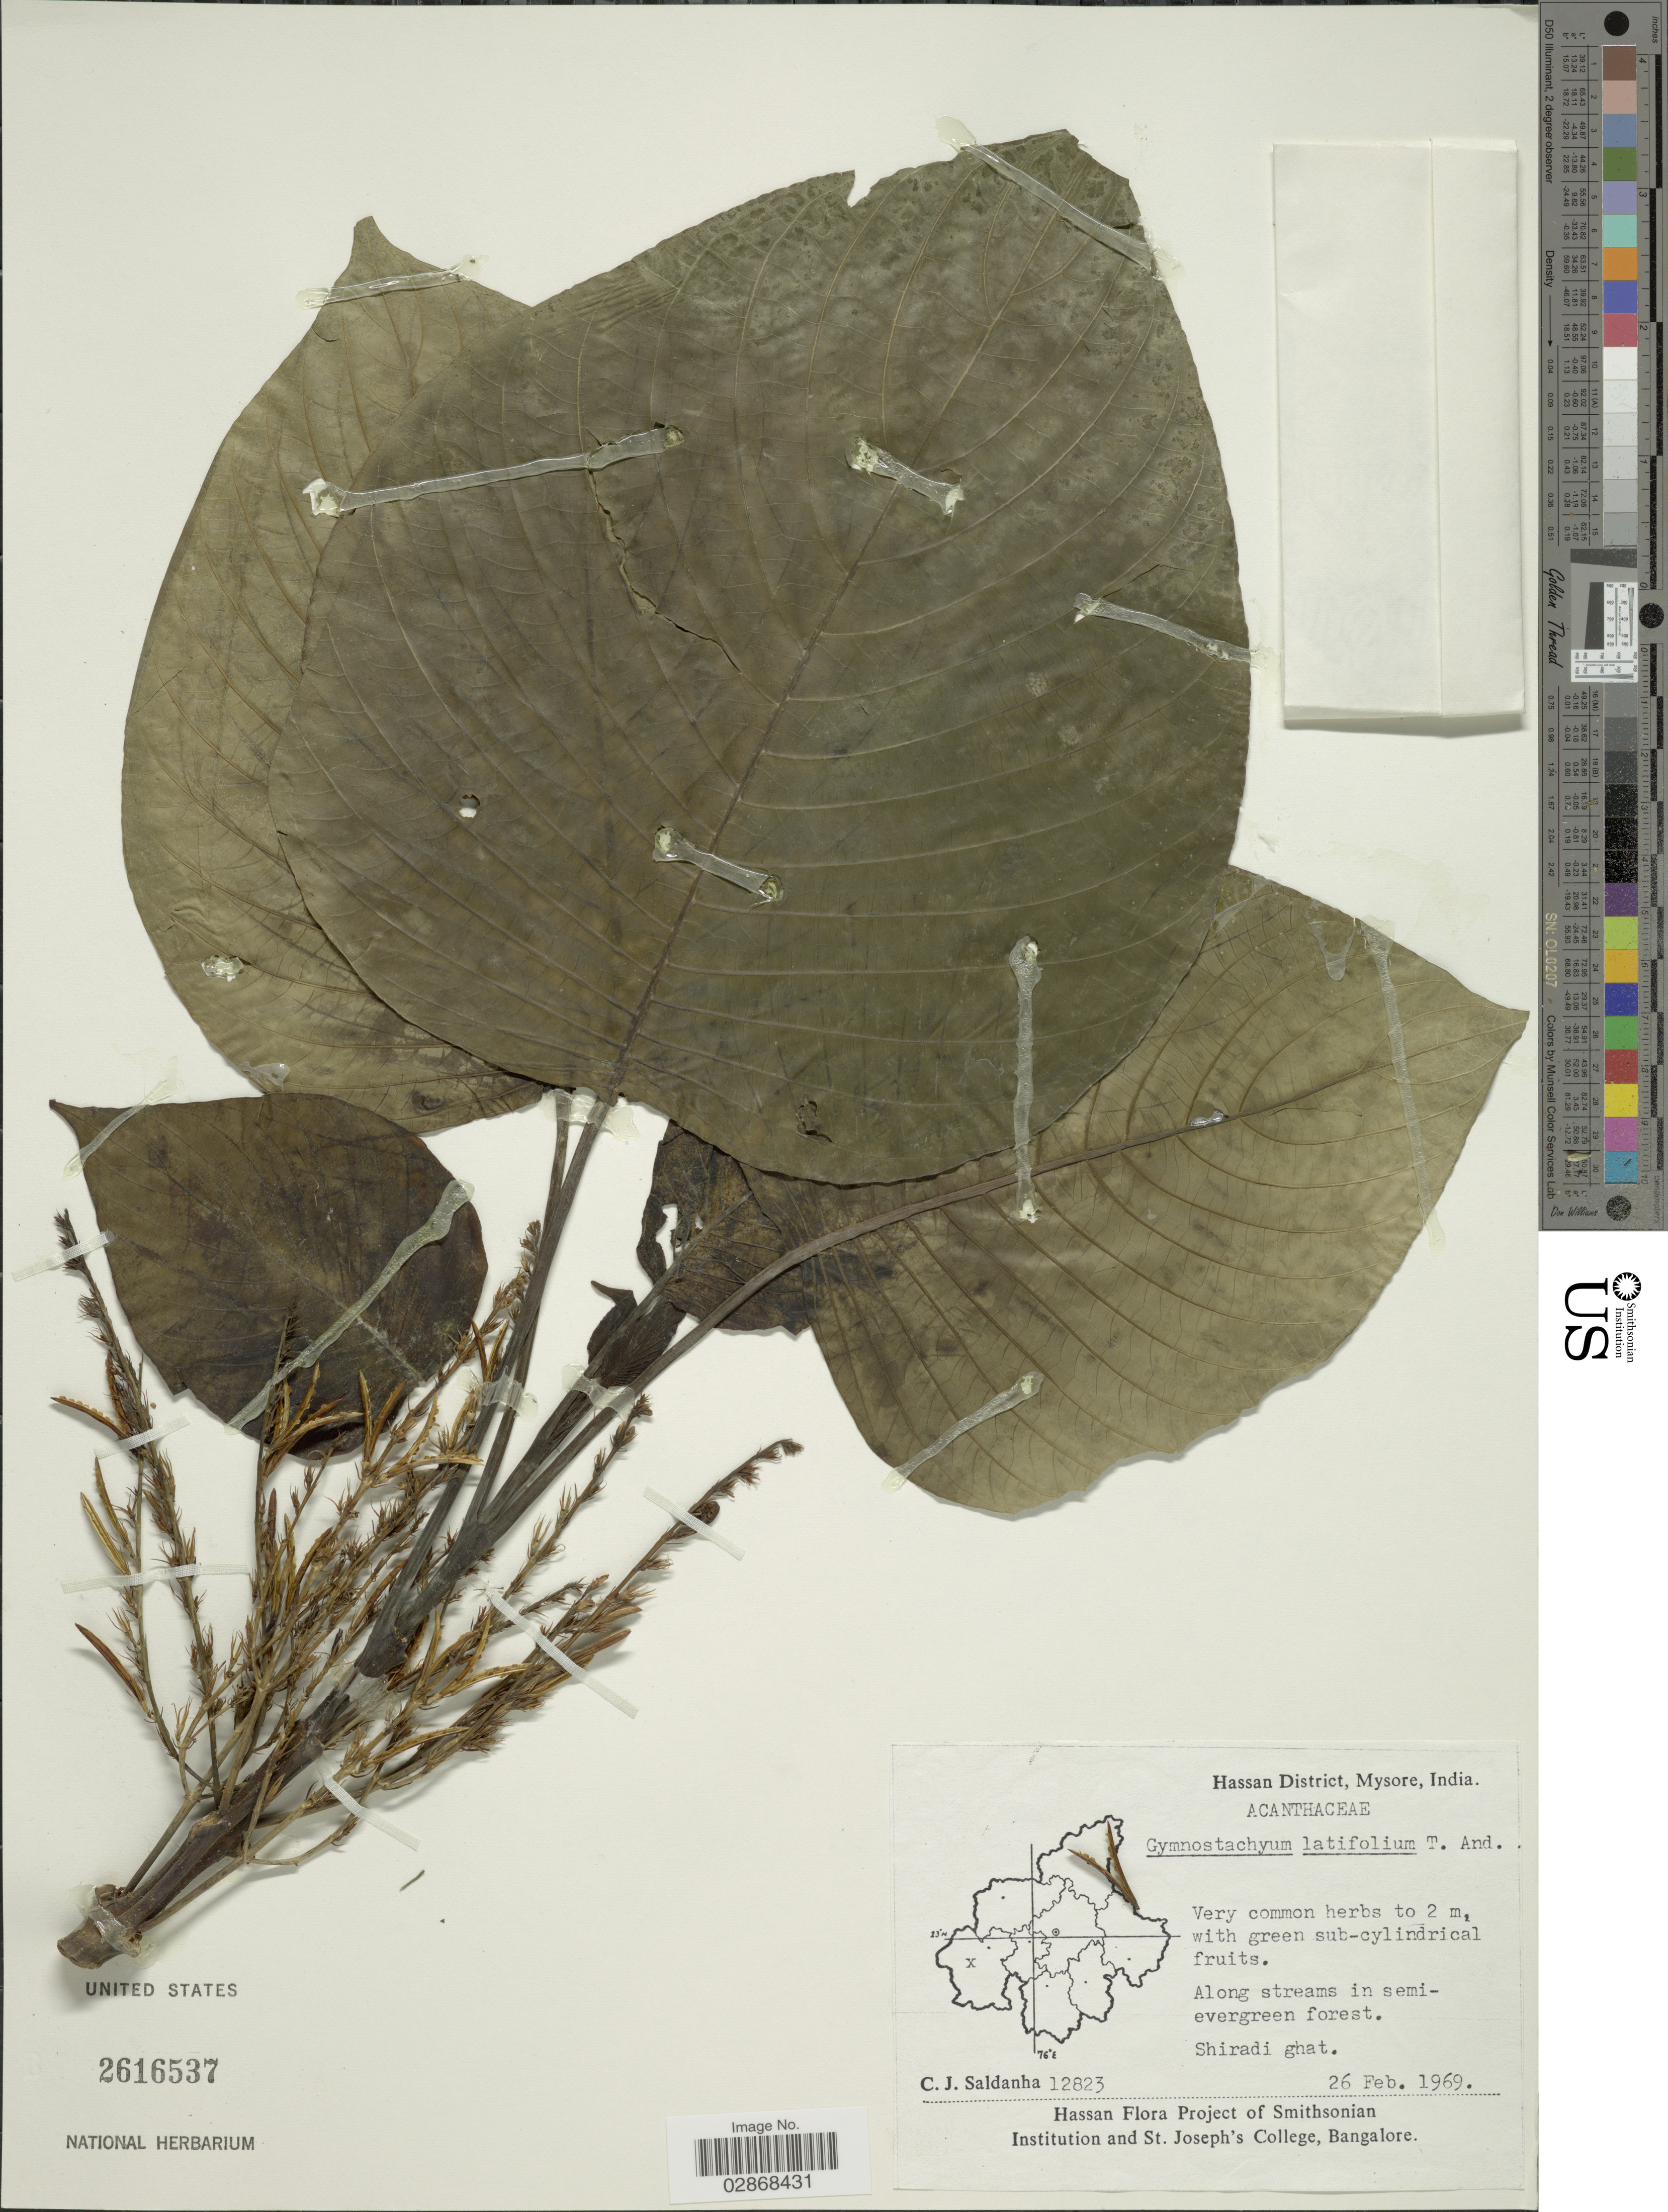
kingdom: Plantae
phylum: Tracheophyta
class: Magnoliopsida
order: Lamiales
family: Acanthaceae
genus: Gymnostachyum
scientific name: Gymnostachyum latifolium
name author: T. Anderson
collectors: C. J. Saldanha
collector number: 12823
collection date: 1969-02-26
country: India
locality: Hassan District, Mysore. Shiradi ghat.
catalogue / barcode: US 2616537